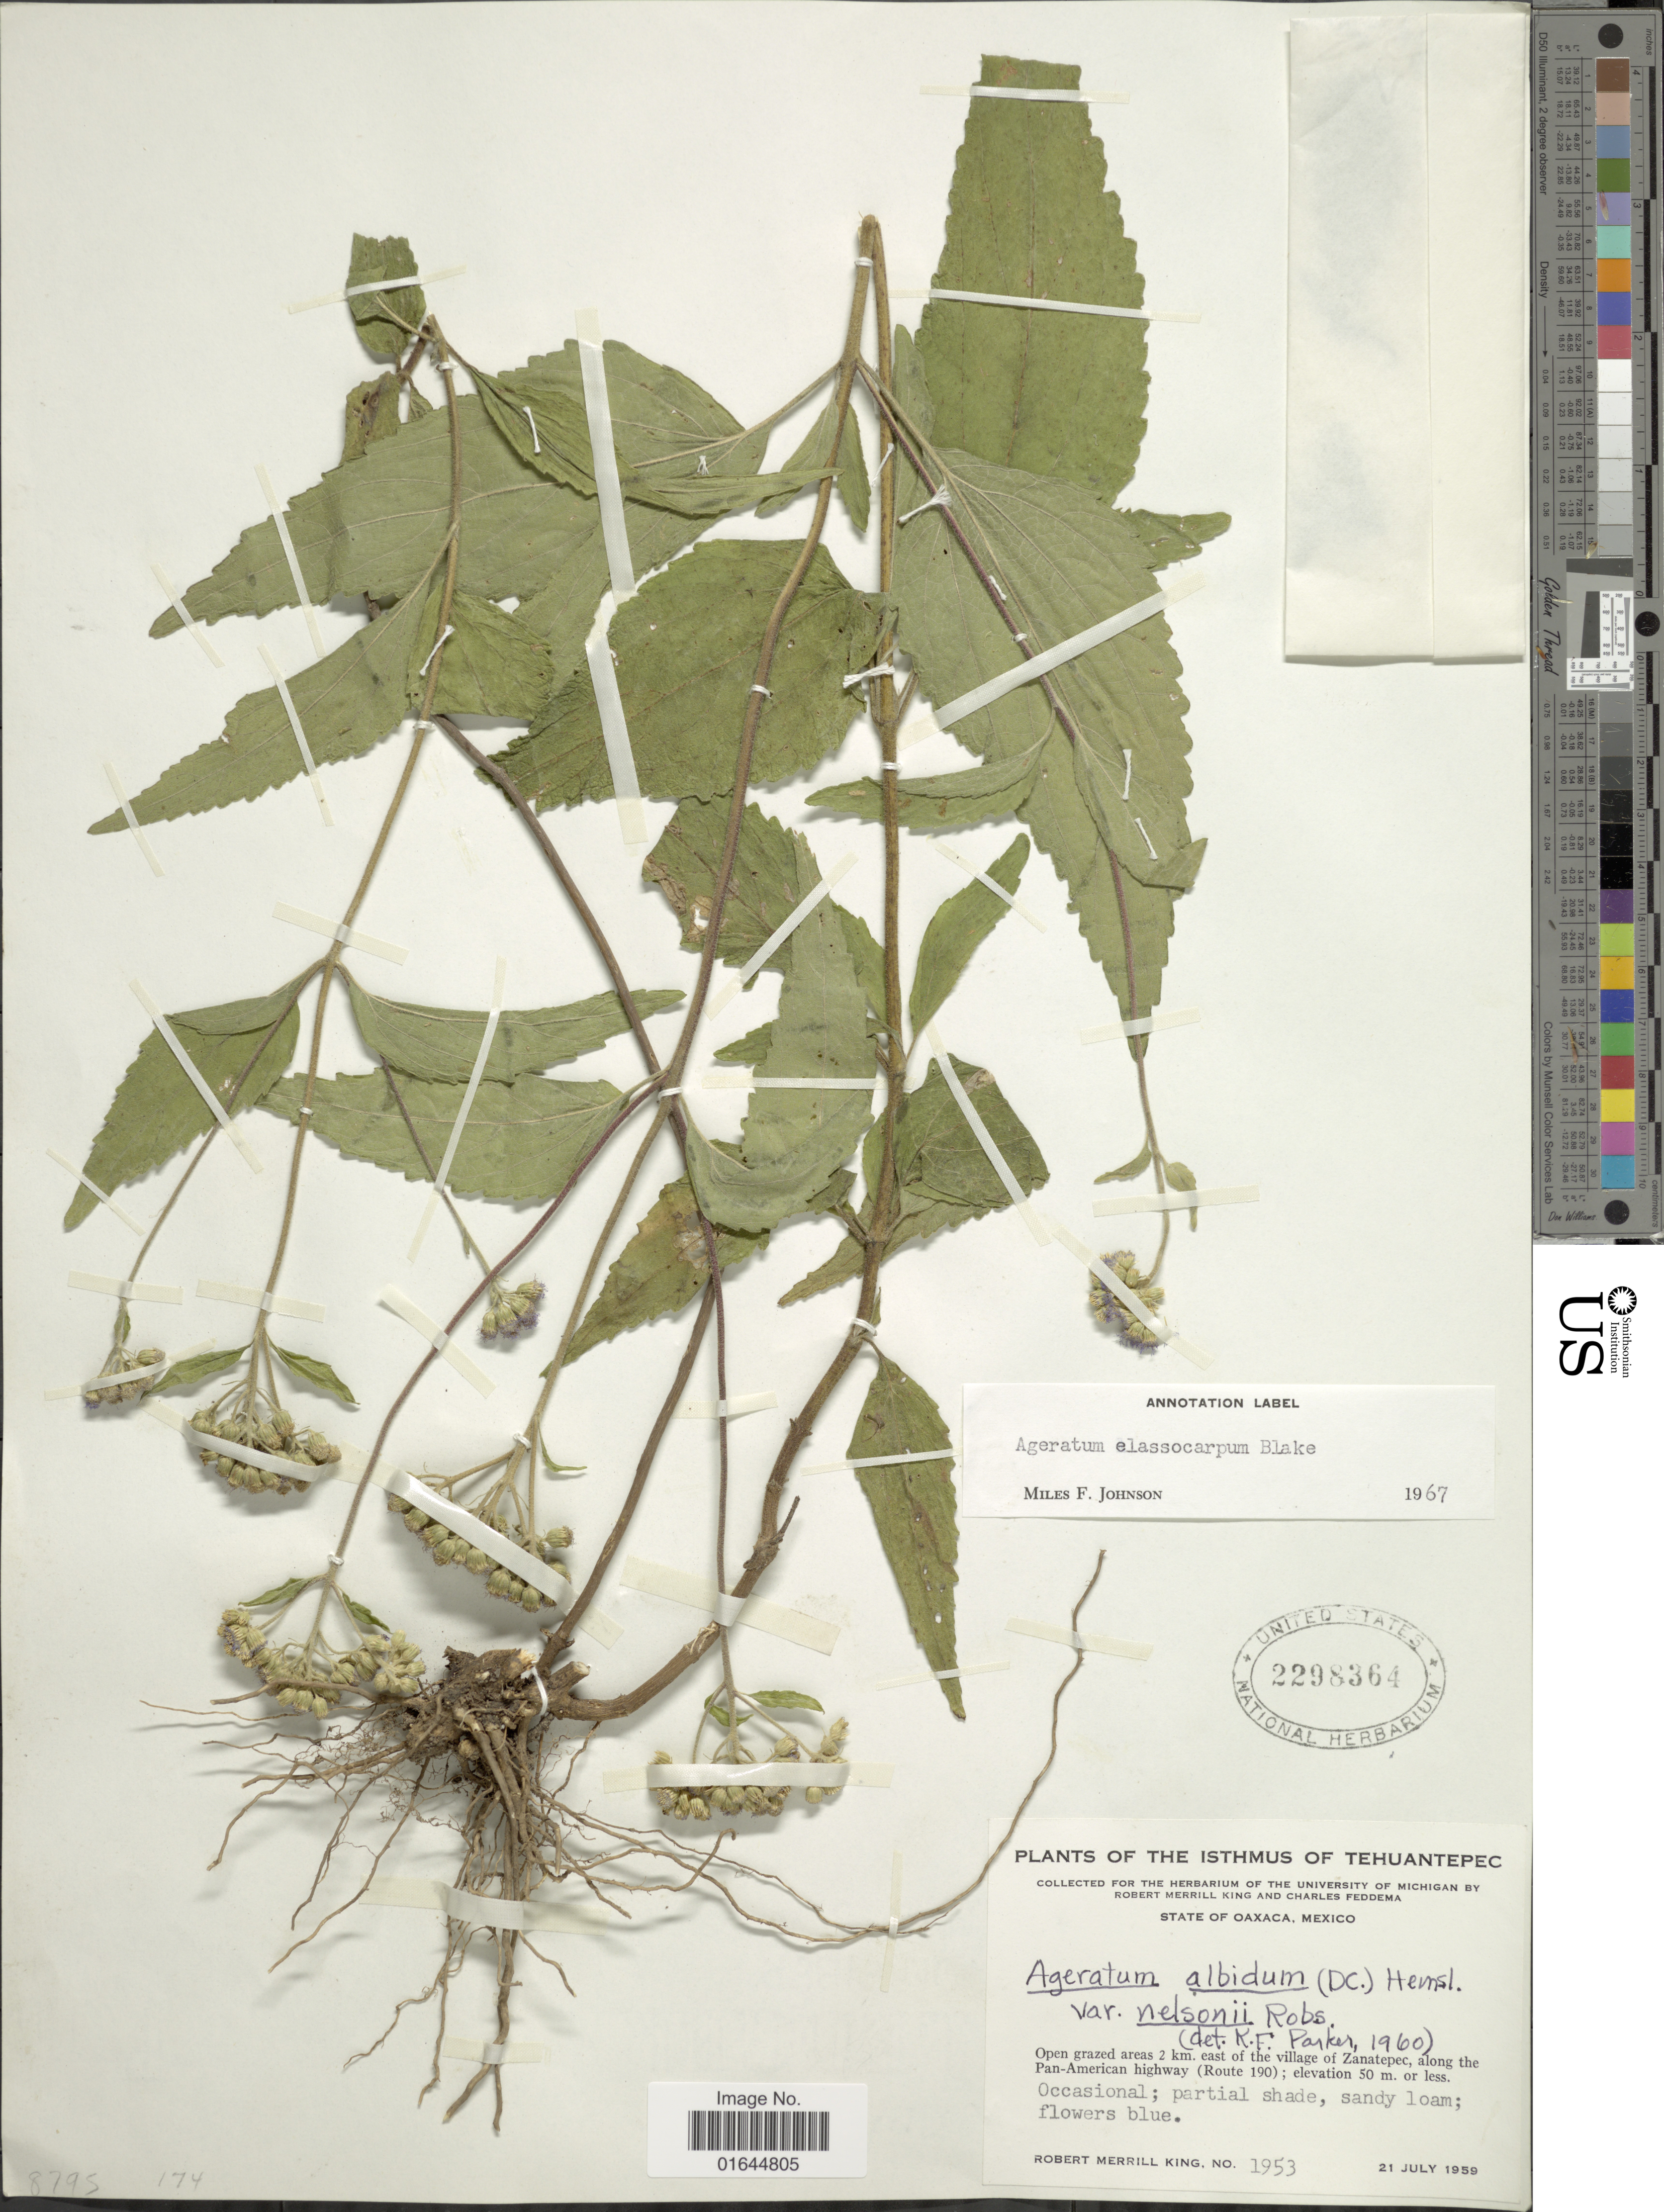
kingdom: Plantae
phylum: Tracheophyta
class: Magnoliopsida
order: Asterales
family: Asteraceae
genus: Ageratum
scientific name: Ageratum elassocarpum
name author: S.F. Blake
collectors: R. M. King & C. Feddema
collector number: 1953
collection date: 1959-07-21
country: Mexico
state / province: Oaxaca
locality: Mexico, Oaxaca, open grazed areas 2 km. east of the village of Zanatepec, along the Pan-American highway (Route 190). The Isthmus of Tehuantepec.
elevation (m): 50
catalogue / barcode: US 2298364